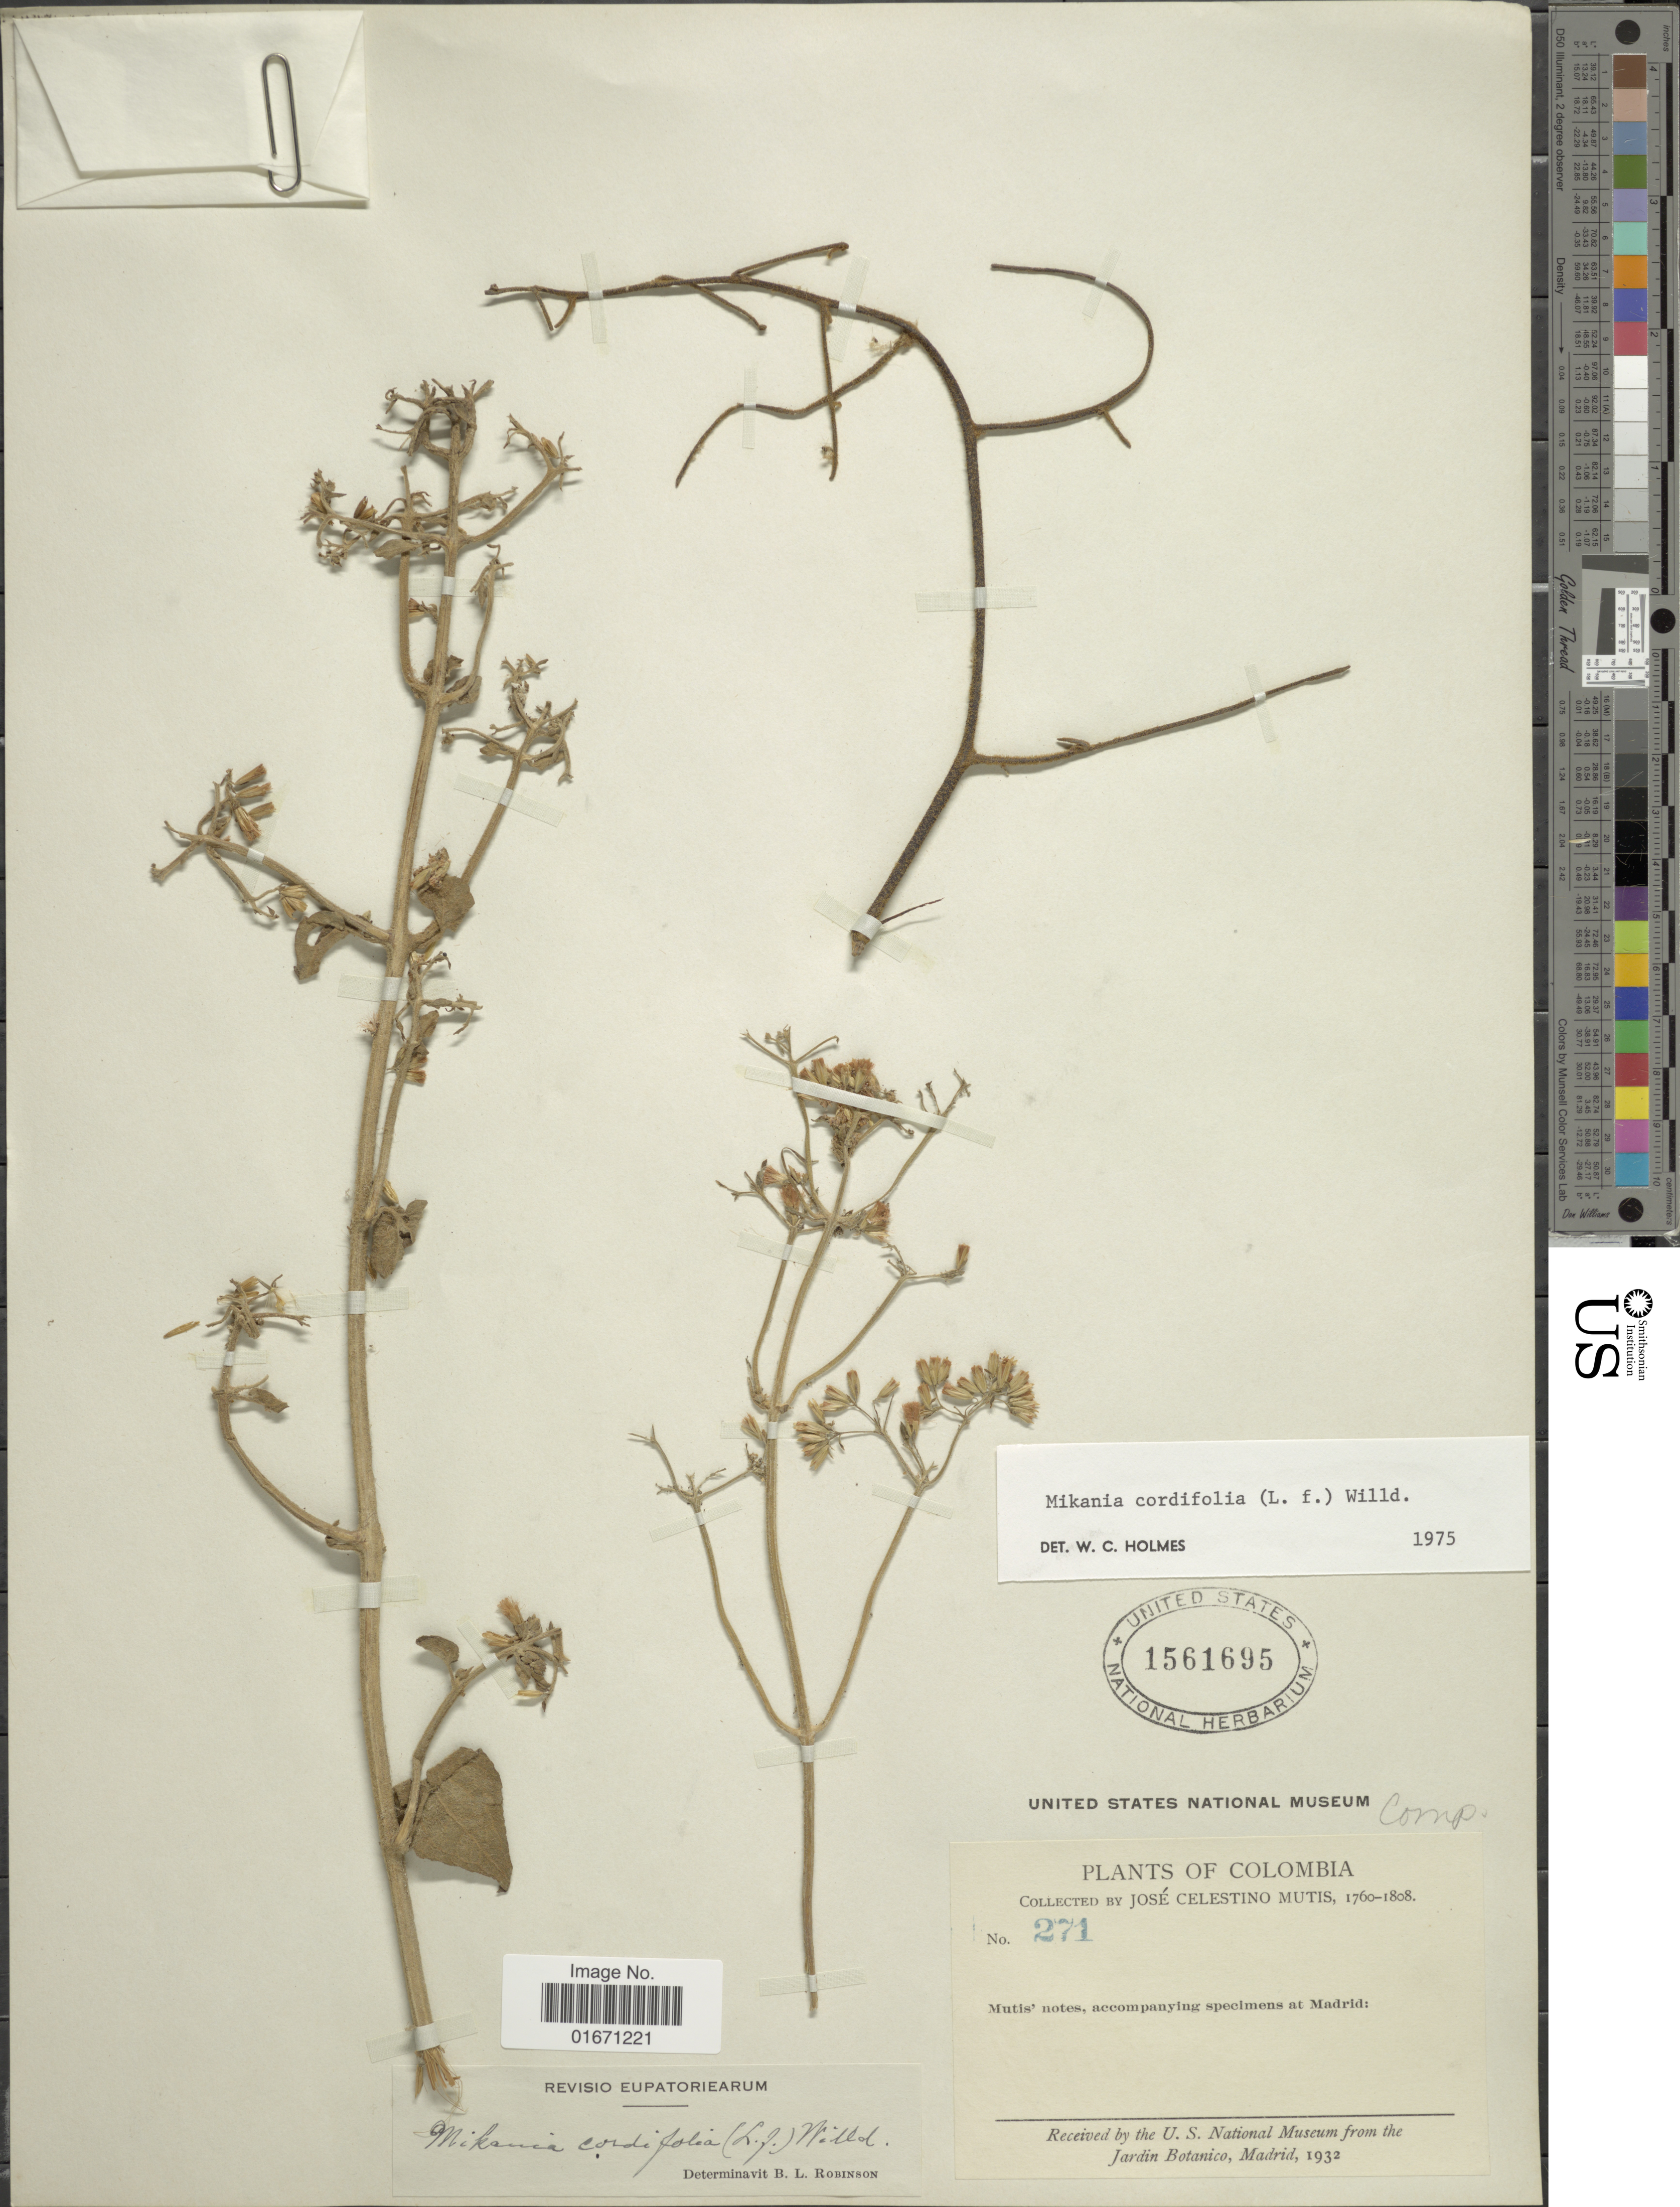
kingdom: Plantae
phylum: Tracheophyta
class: Magnoliopsida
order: Asterales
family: Asteraceae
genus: Mikania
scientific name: Mikania cordifolia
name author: Kunth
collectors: J. C. B. Mutis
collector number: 271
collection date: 1760/1808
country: Colombia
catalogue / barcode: US 1561695